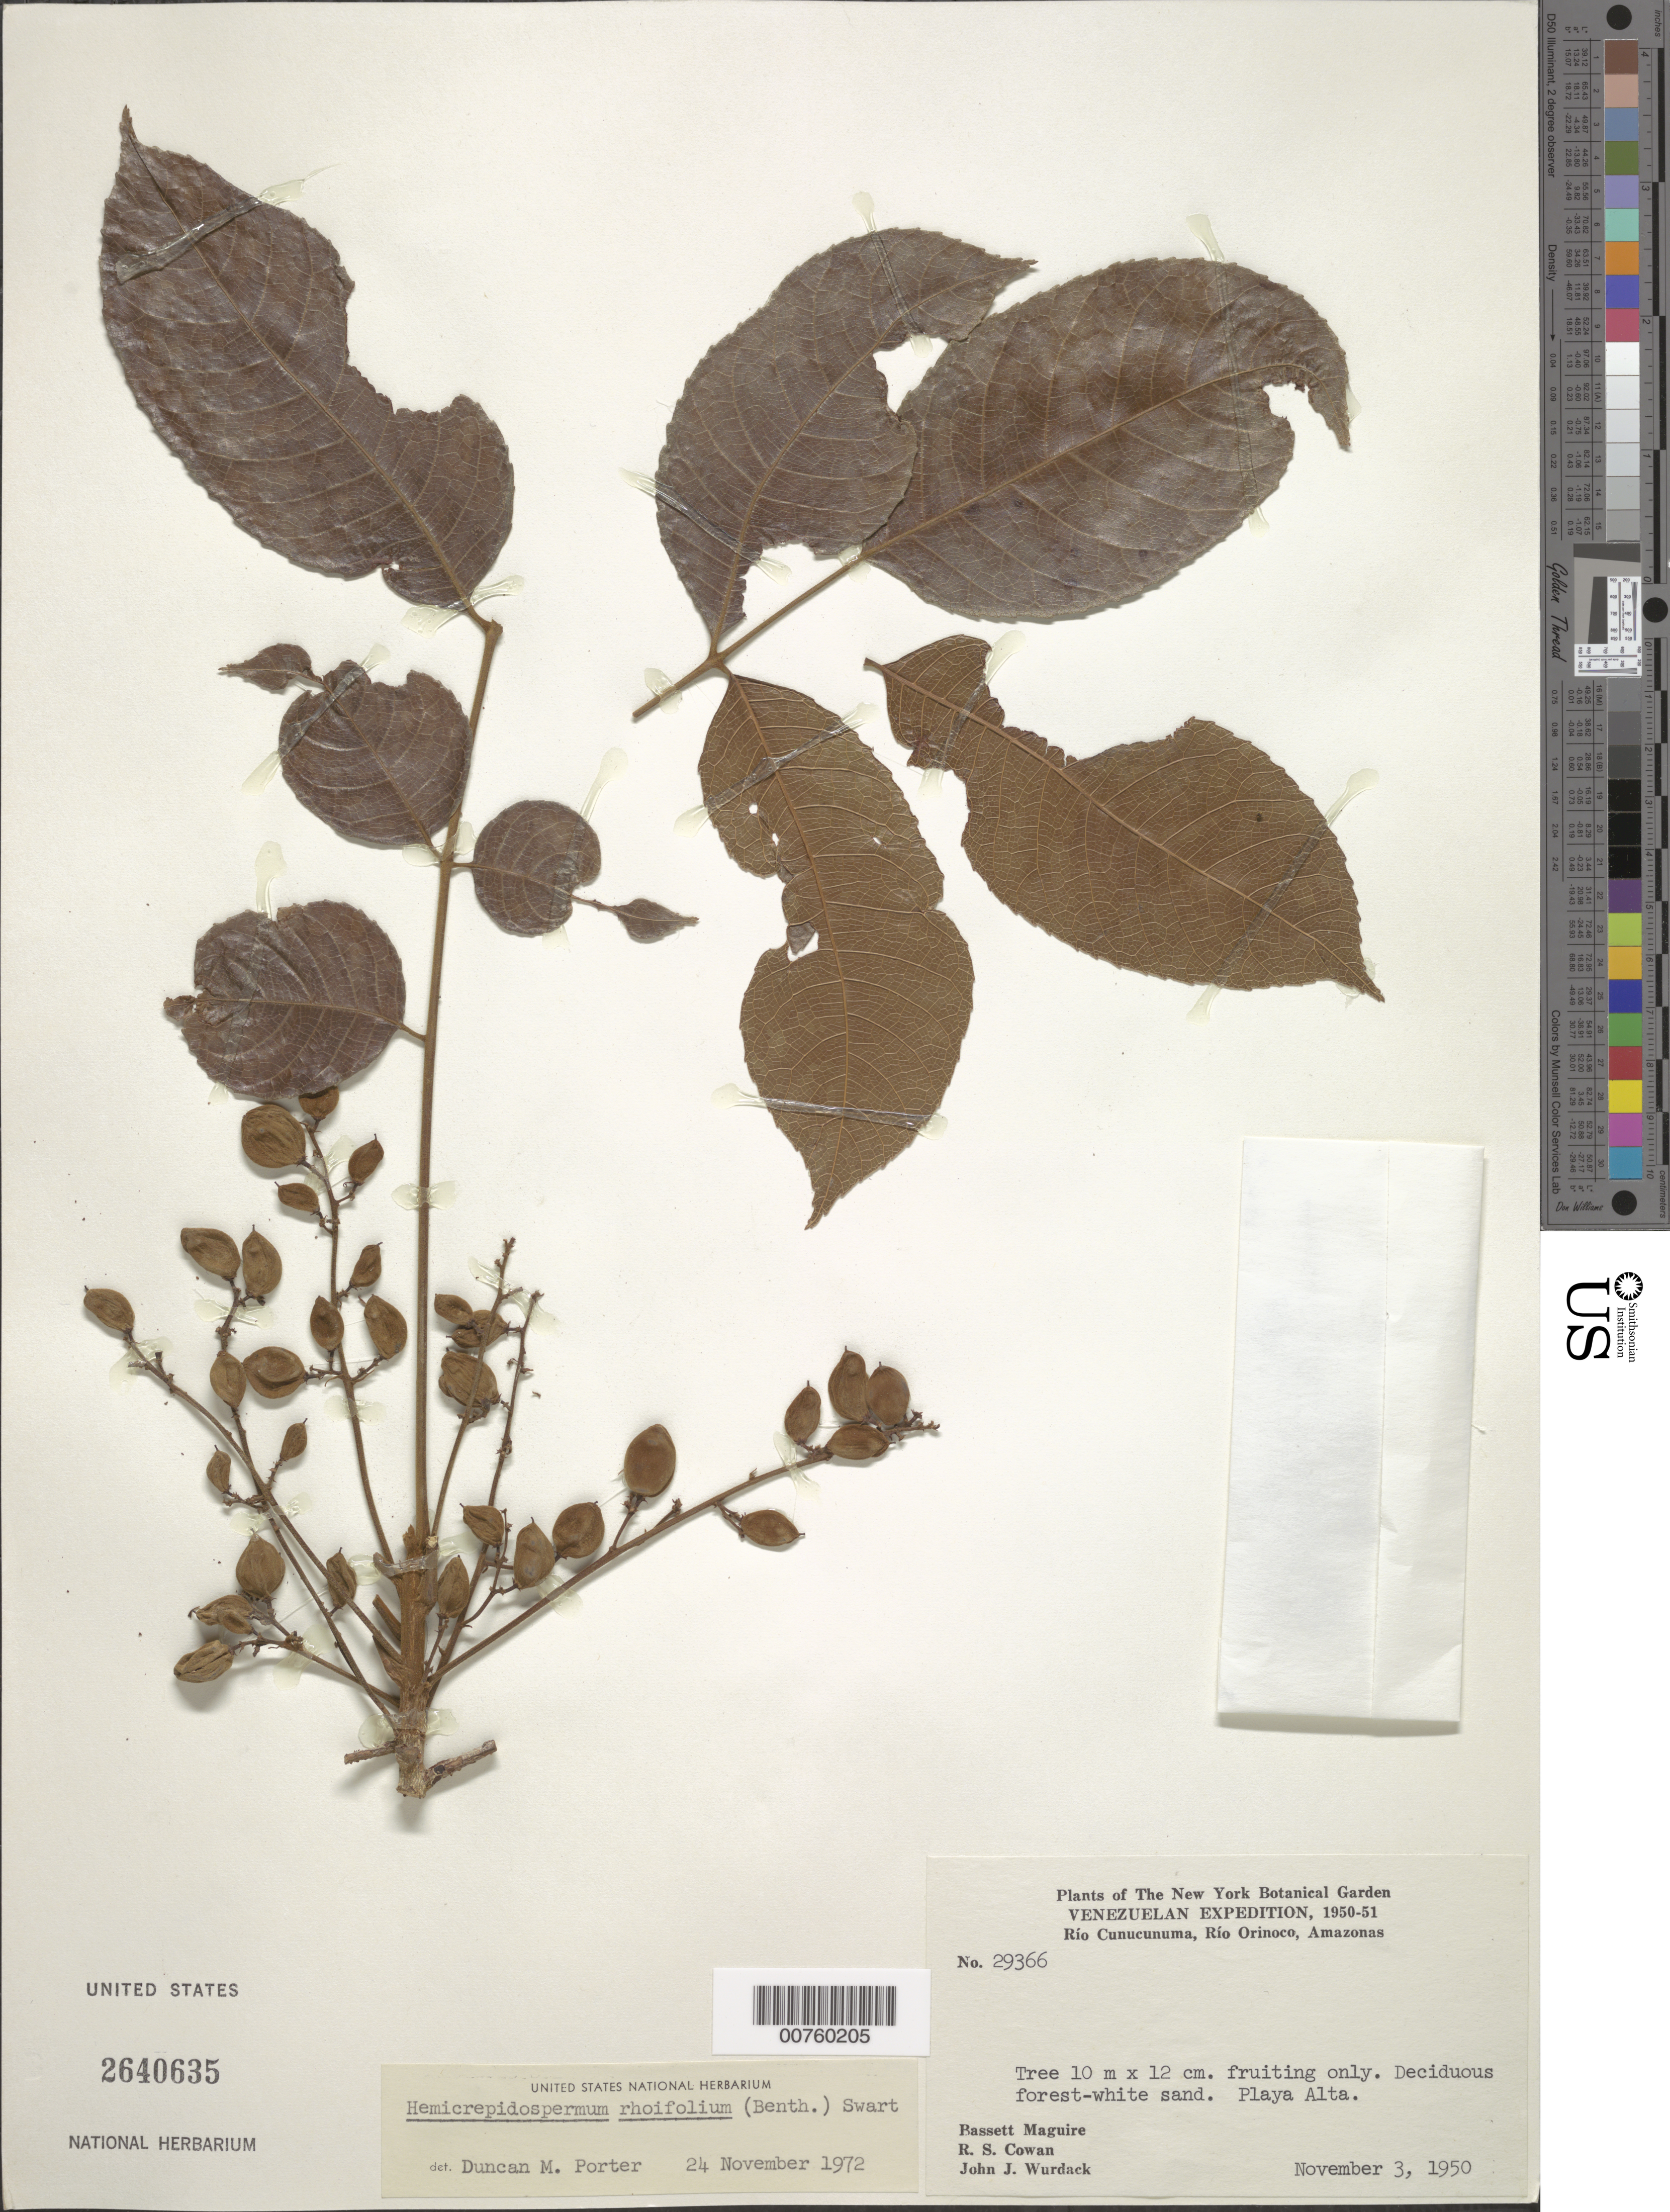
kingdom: Plantae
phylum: Tracheophyta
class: Magnoliopsida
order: Sapindales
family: Burseraceae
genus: Protium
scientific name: Protium rhoifolium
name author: (Benth.) Byng & Christenh.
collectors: B. Maguire, R. S. Cowan & J. J. Wurdack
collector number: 29366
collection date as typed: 3-Nov-50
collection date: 1950-11-03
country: Venezuela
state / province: Amazonas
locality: Playa Alta, Río Cunucunuma, Río Orinoco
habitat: Deciduous forest, white sand.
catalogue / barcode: US 2640635